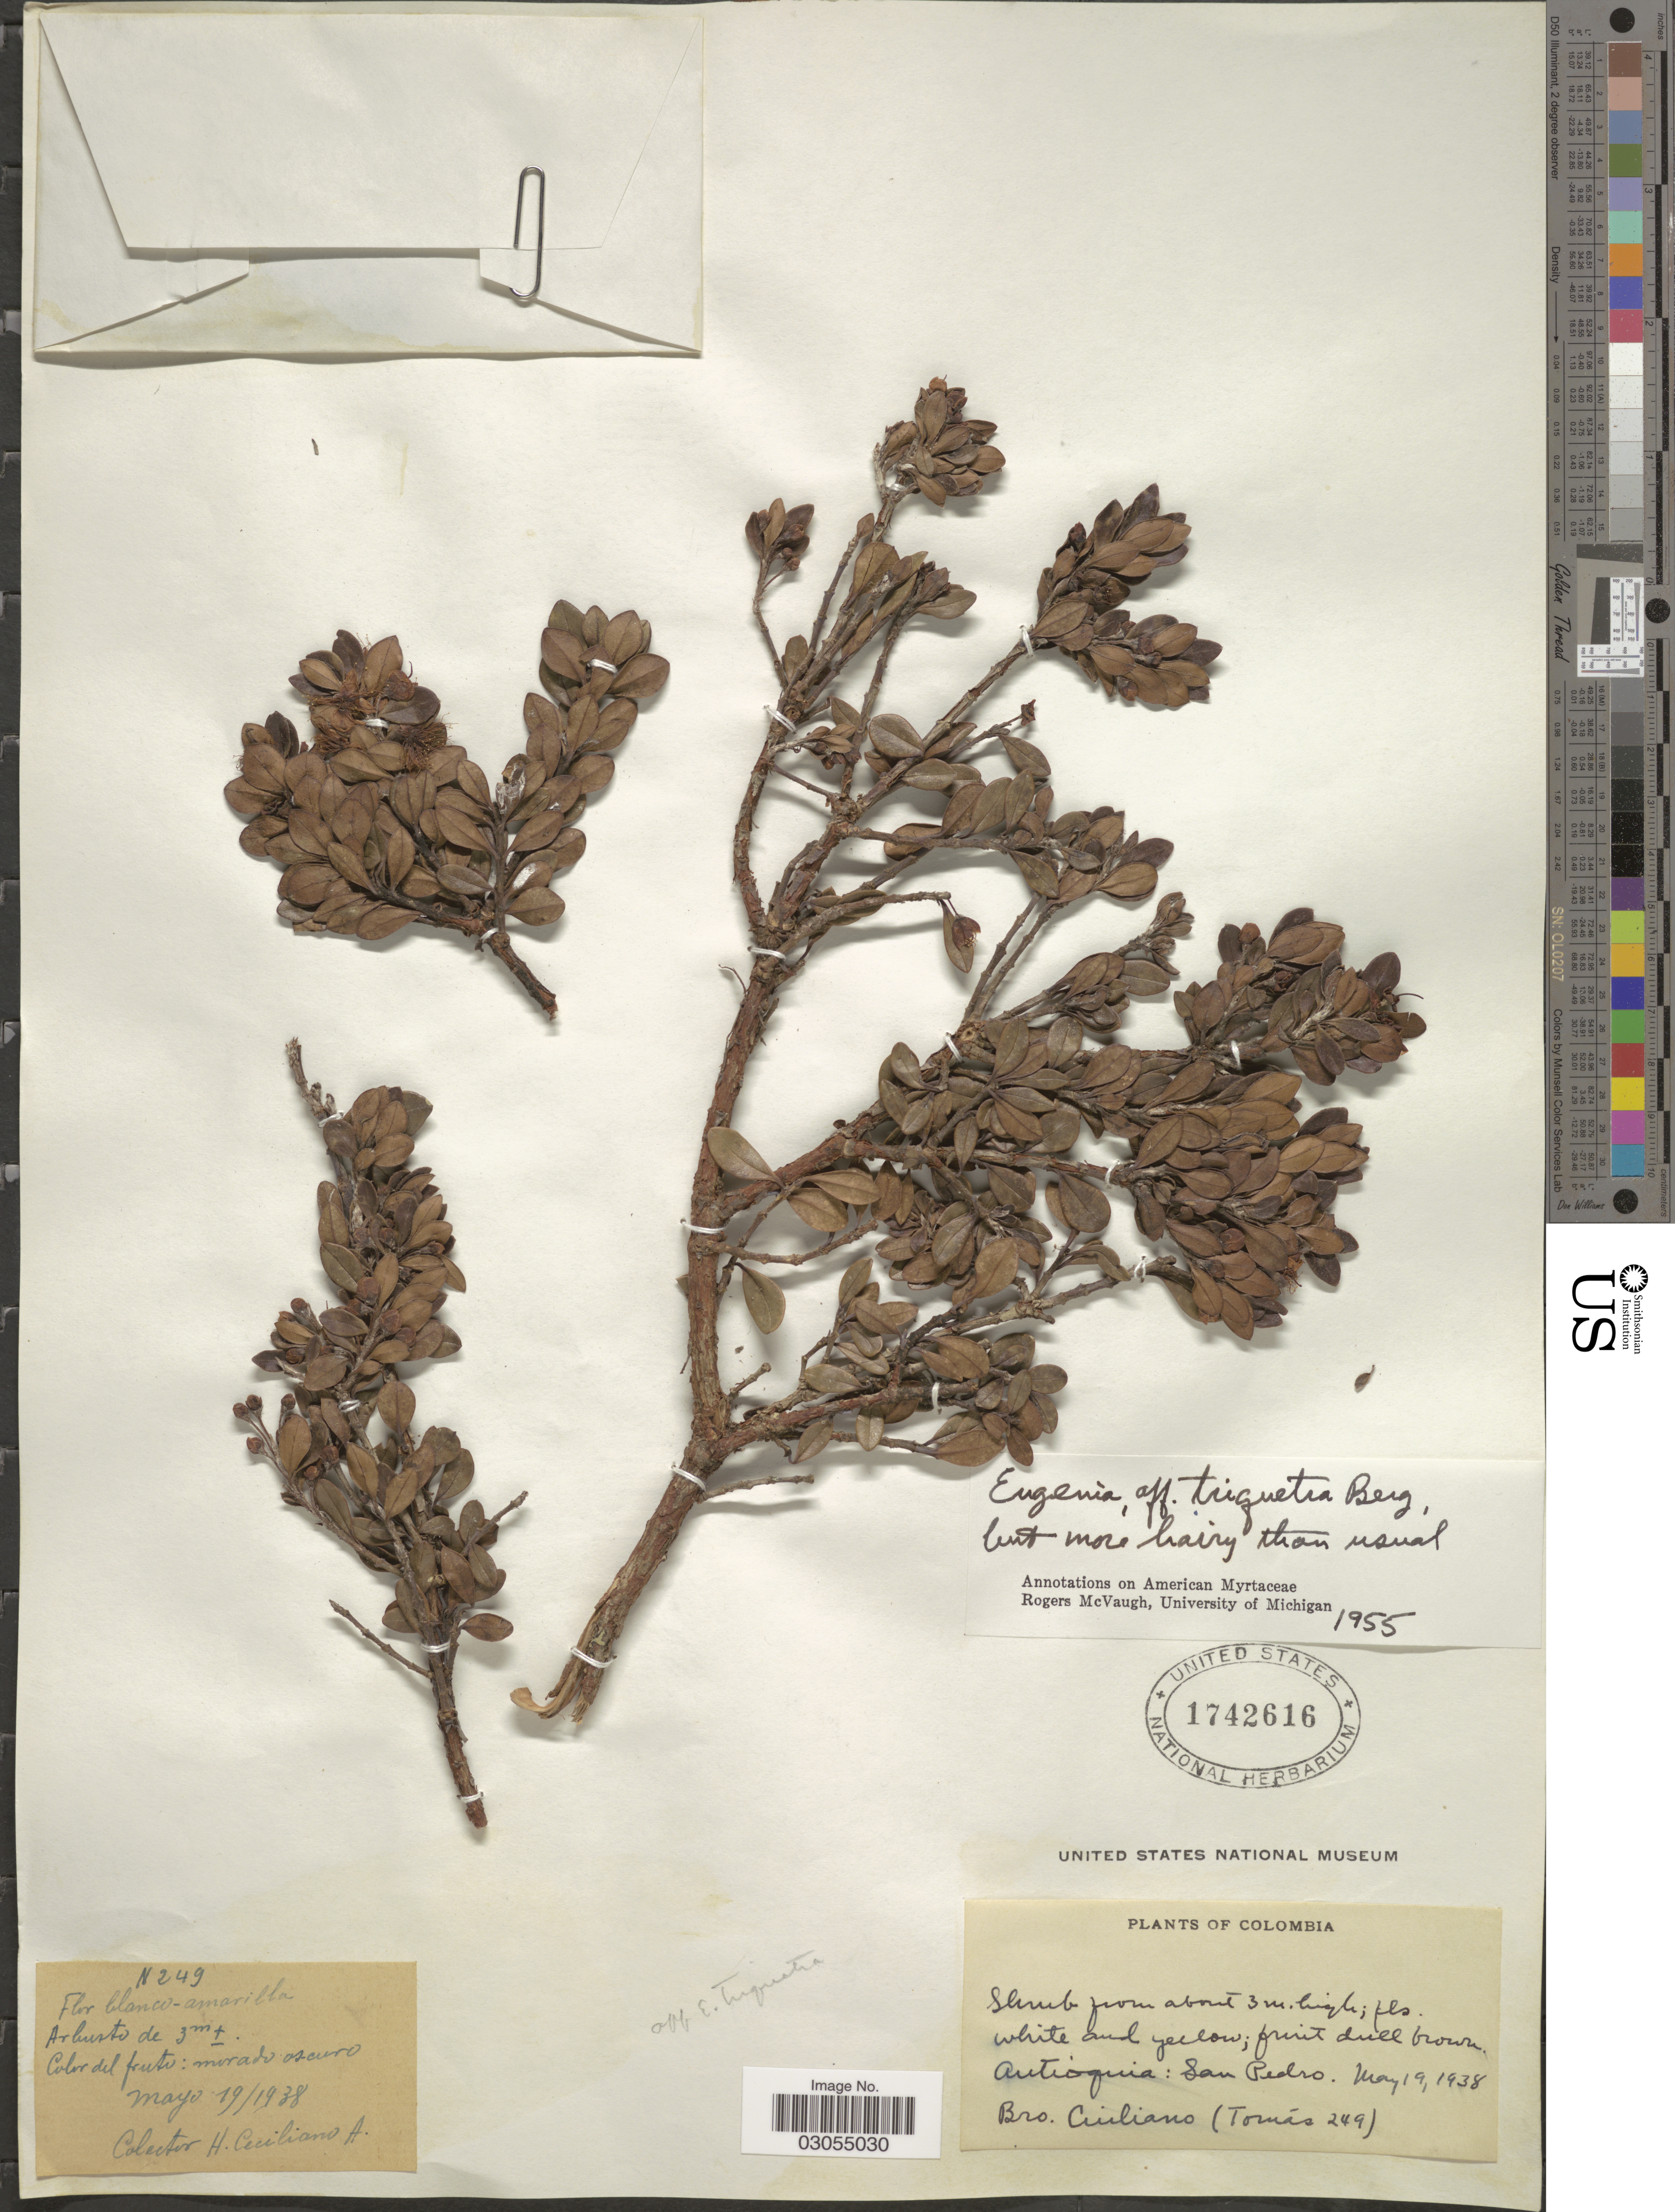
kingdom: Plantae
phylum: Tracheophyta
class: Magnoliopsida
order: Myrtales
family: Myrtaceae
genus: Myrcianthes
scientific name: Myrcianthes myrsinoides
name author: (Kunth) Grifo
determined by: Parra-O, Carlos A., Instituto de Ciencias Naturales - Universidad Nacional de Colombia (COLOMBIA)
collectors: Bro. Giuliano & -. Tomas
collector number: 249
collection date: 1938-05-19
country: Colombia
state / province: Antioquia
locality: San Pedro.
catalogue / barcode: US 1742616